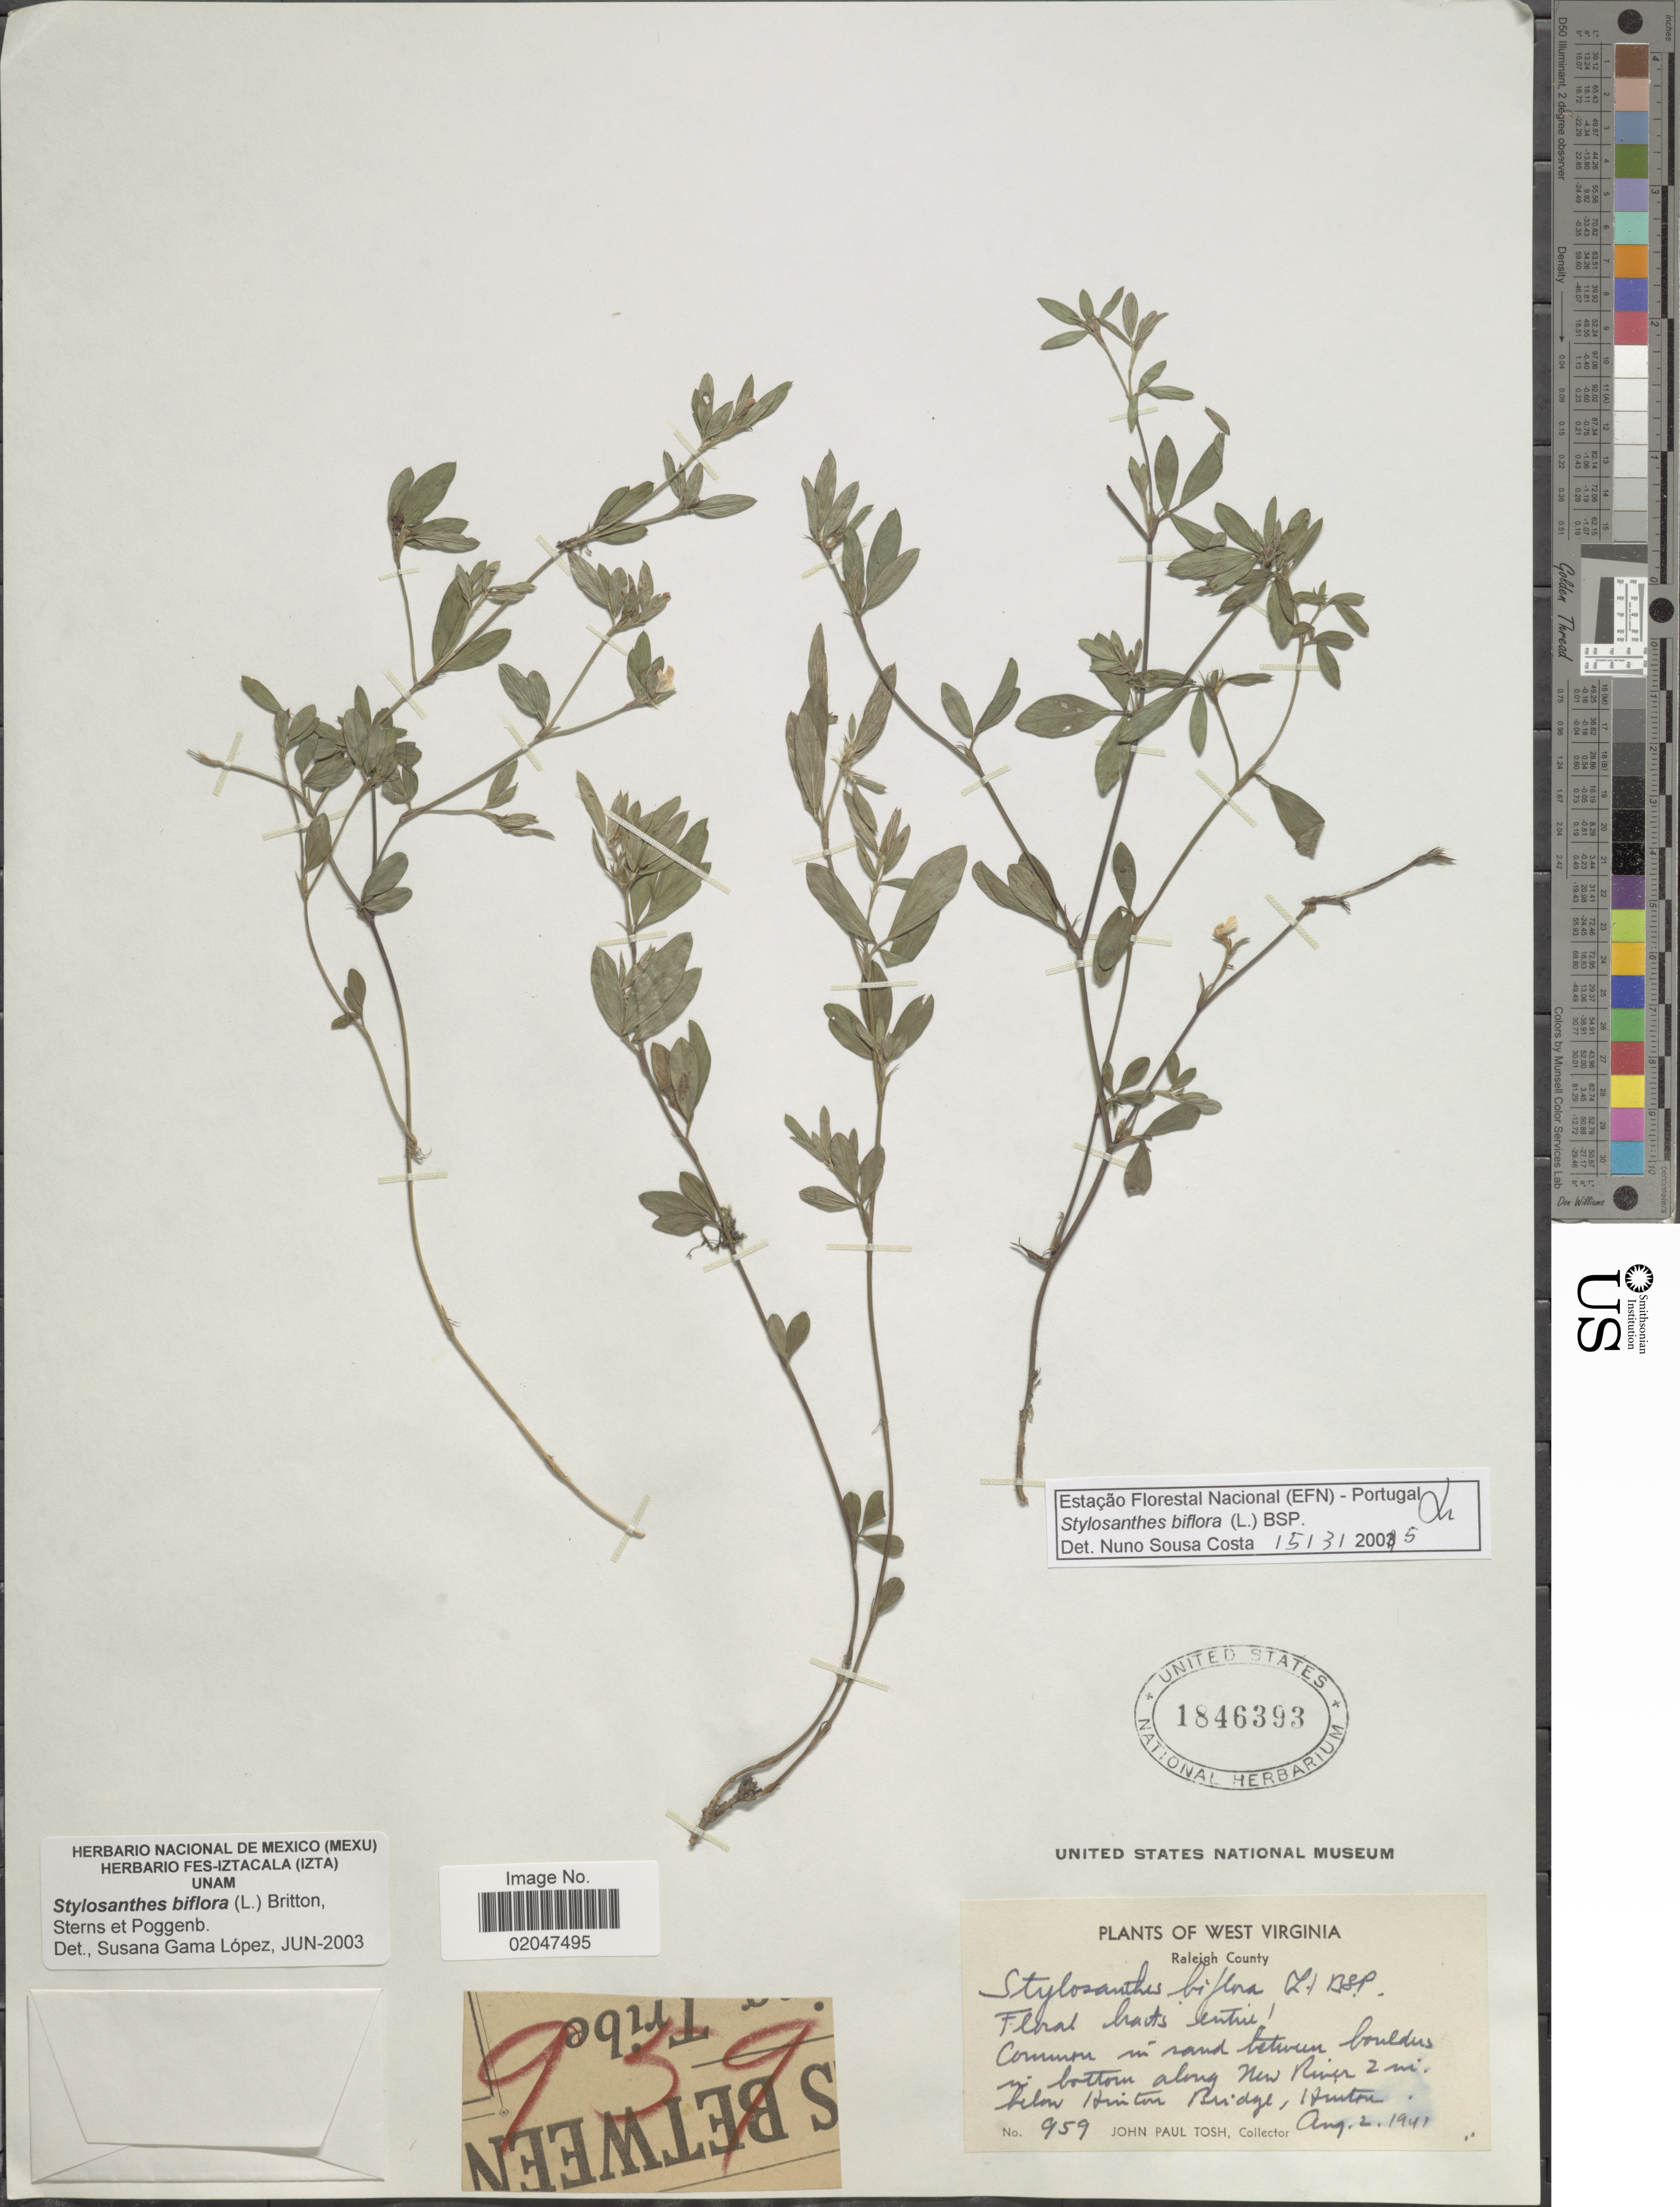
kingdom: Plantae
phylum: Tracheophyta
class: Magnoliopsida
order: Fabales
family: Fabaceae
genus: Stylosanthes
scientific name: Stylosanthes biflora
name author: (L.) Britton et al.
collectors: J. Tosh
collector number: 959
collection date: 1941-08-02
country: United States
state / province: West Virginia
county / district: Raleigh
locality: Raleigh County. Common in sand between boulders in bottom along New River 2 mi. below Hinton Bridge, Hinton.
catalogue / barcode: US 1846393